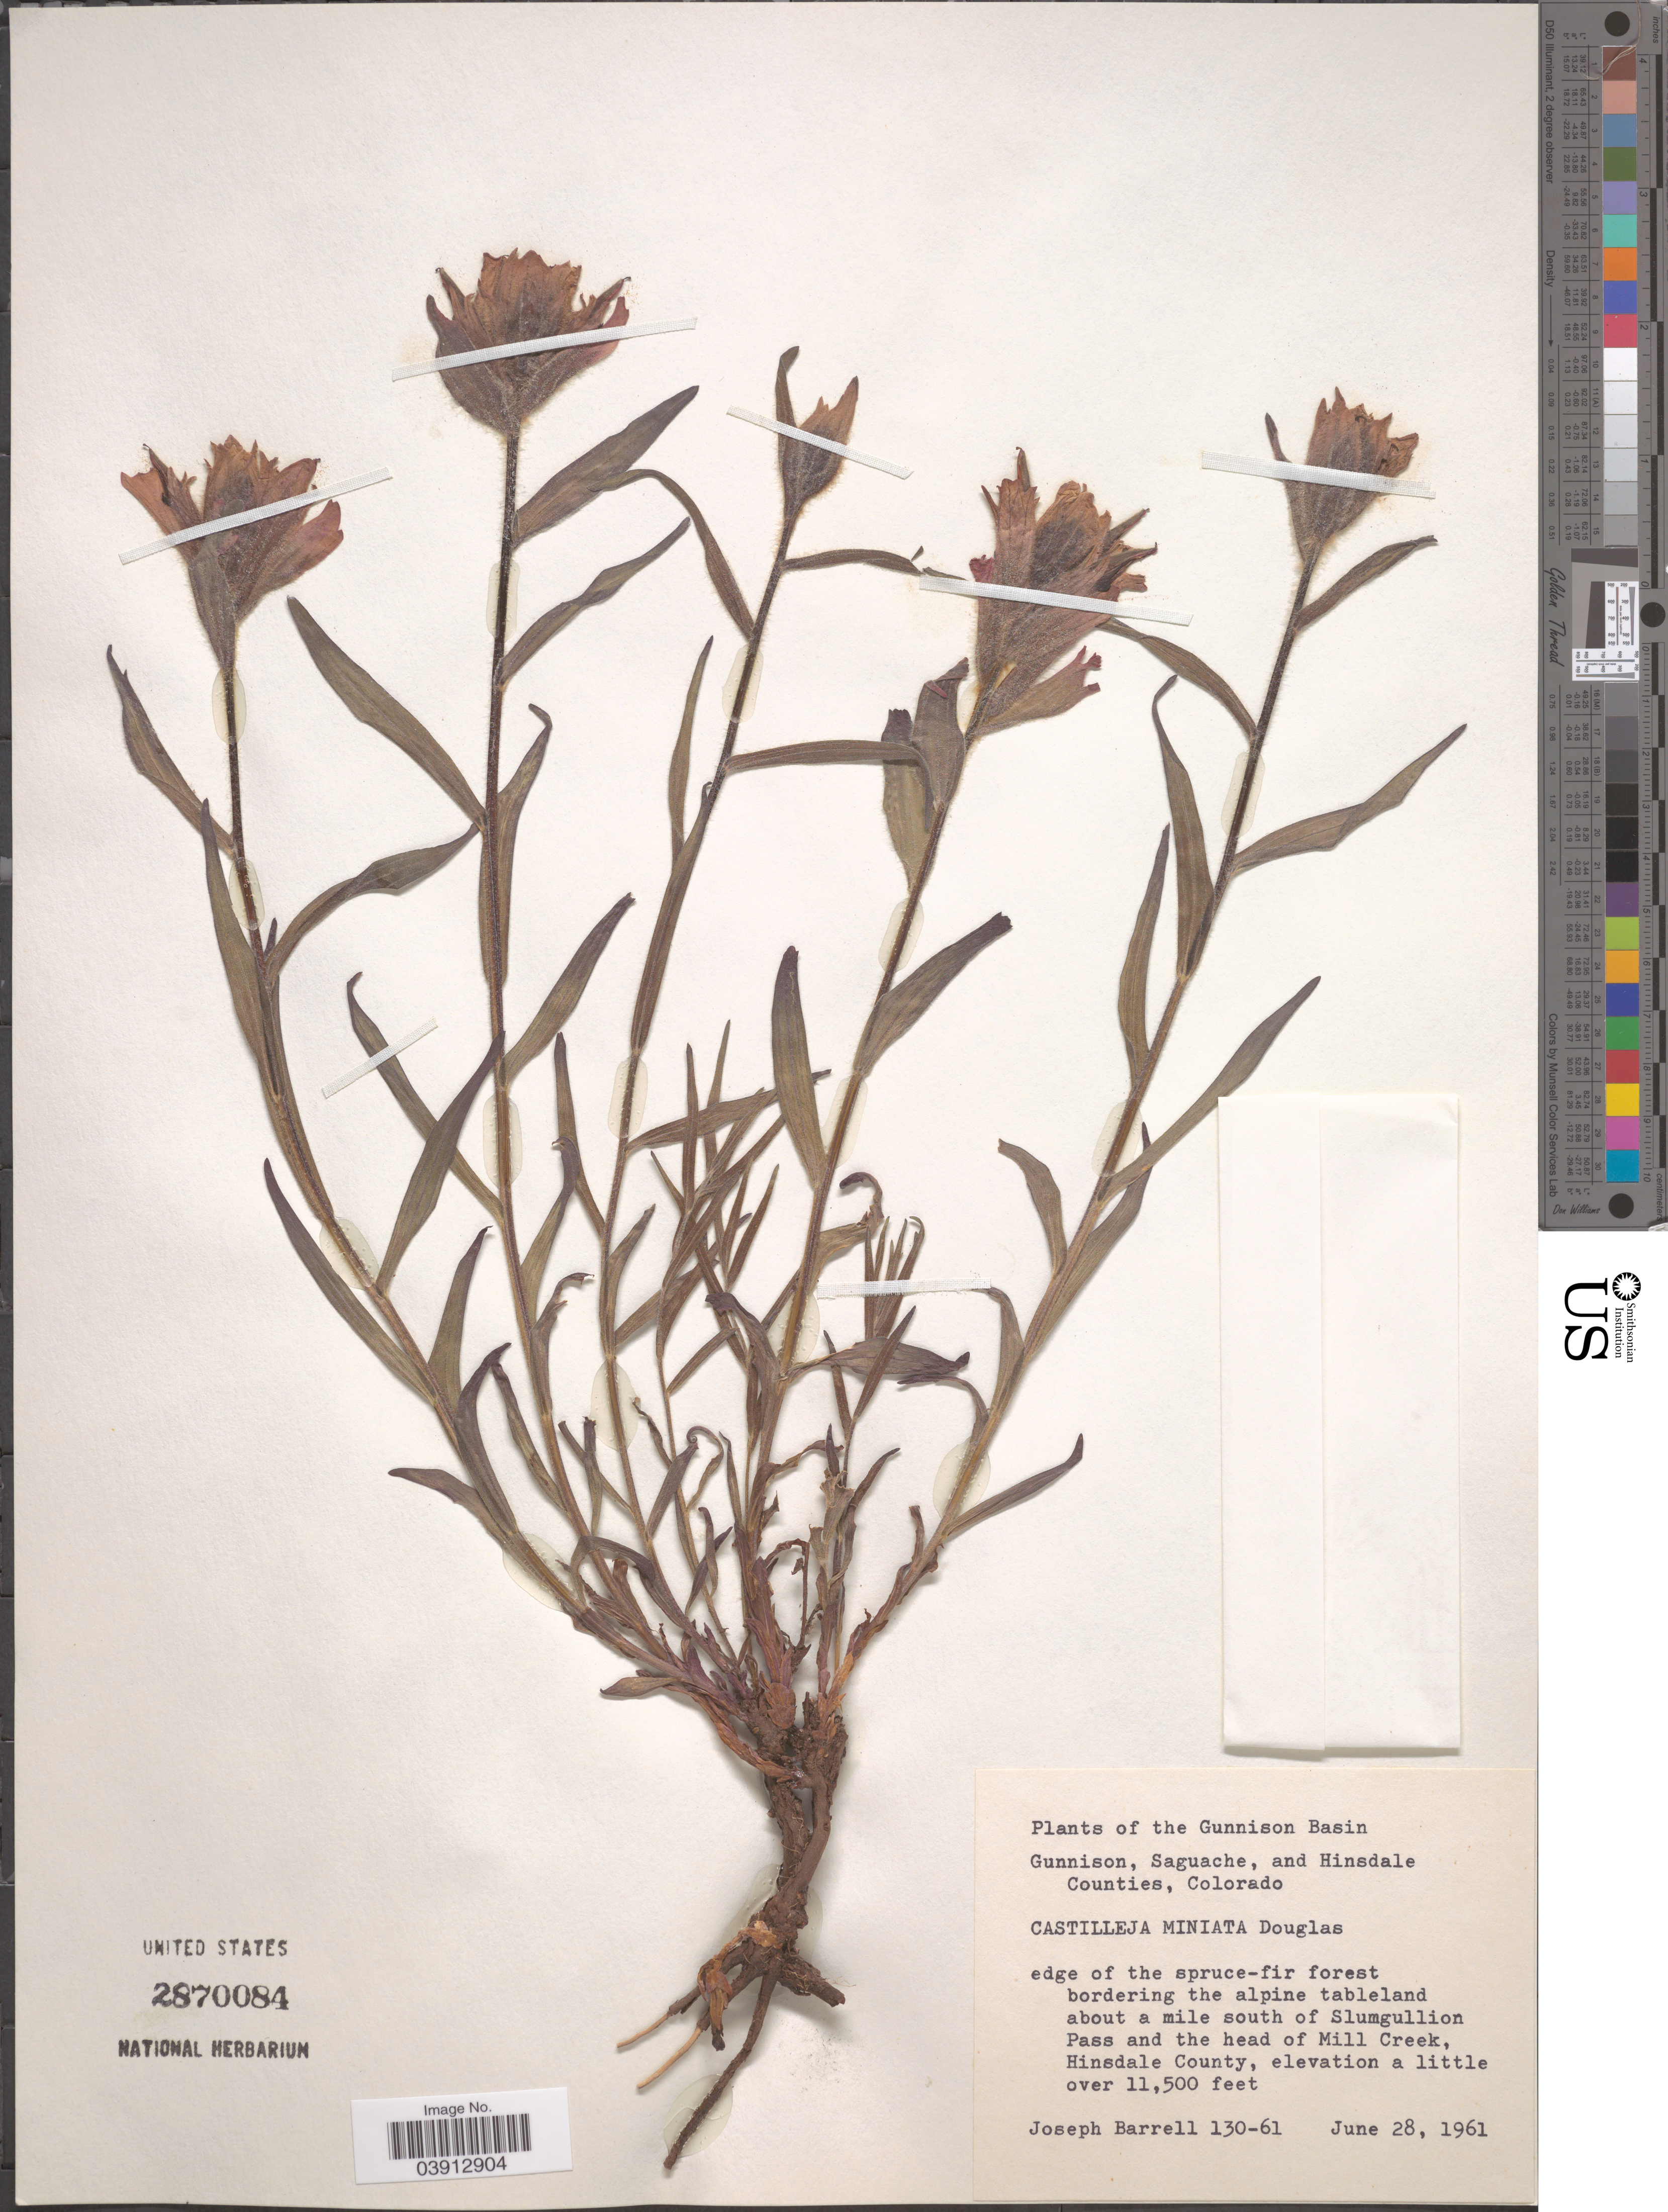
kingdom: Plantae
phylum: Tracheophyta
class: Magnoliopsida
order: Lamiales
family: Orobanchaceae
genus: Castilleja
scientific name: Castilleja miniata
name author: Douglas ex Hook.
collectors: J. Barrell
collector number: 130-61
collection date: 1961-06-28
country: United States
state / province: Colorado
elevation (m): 3505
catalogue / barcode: US 2870084